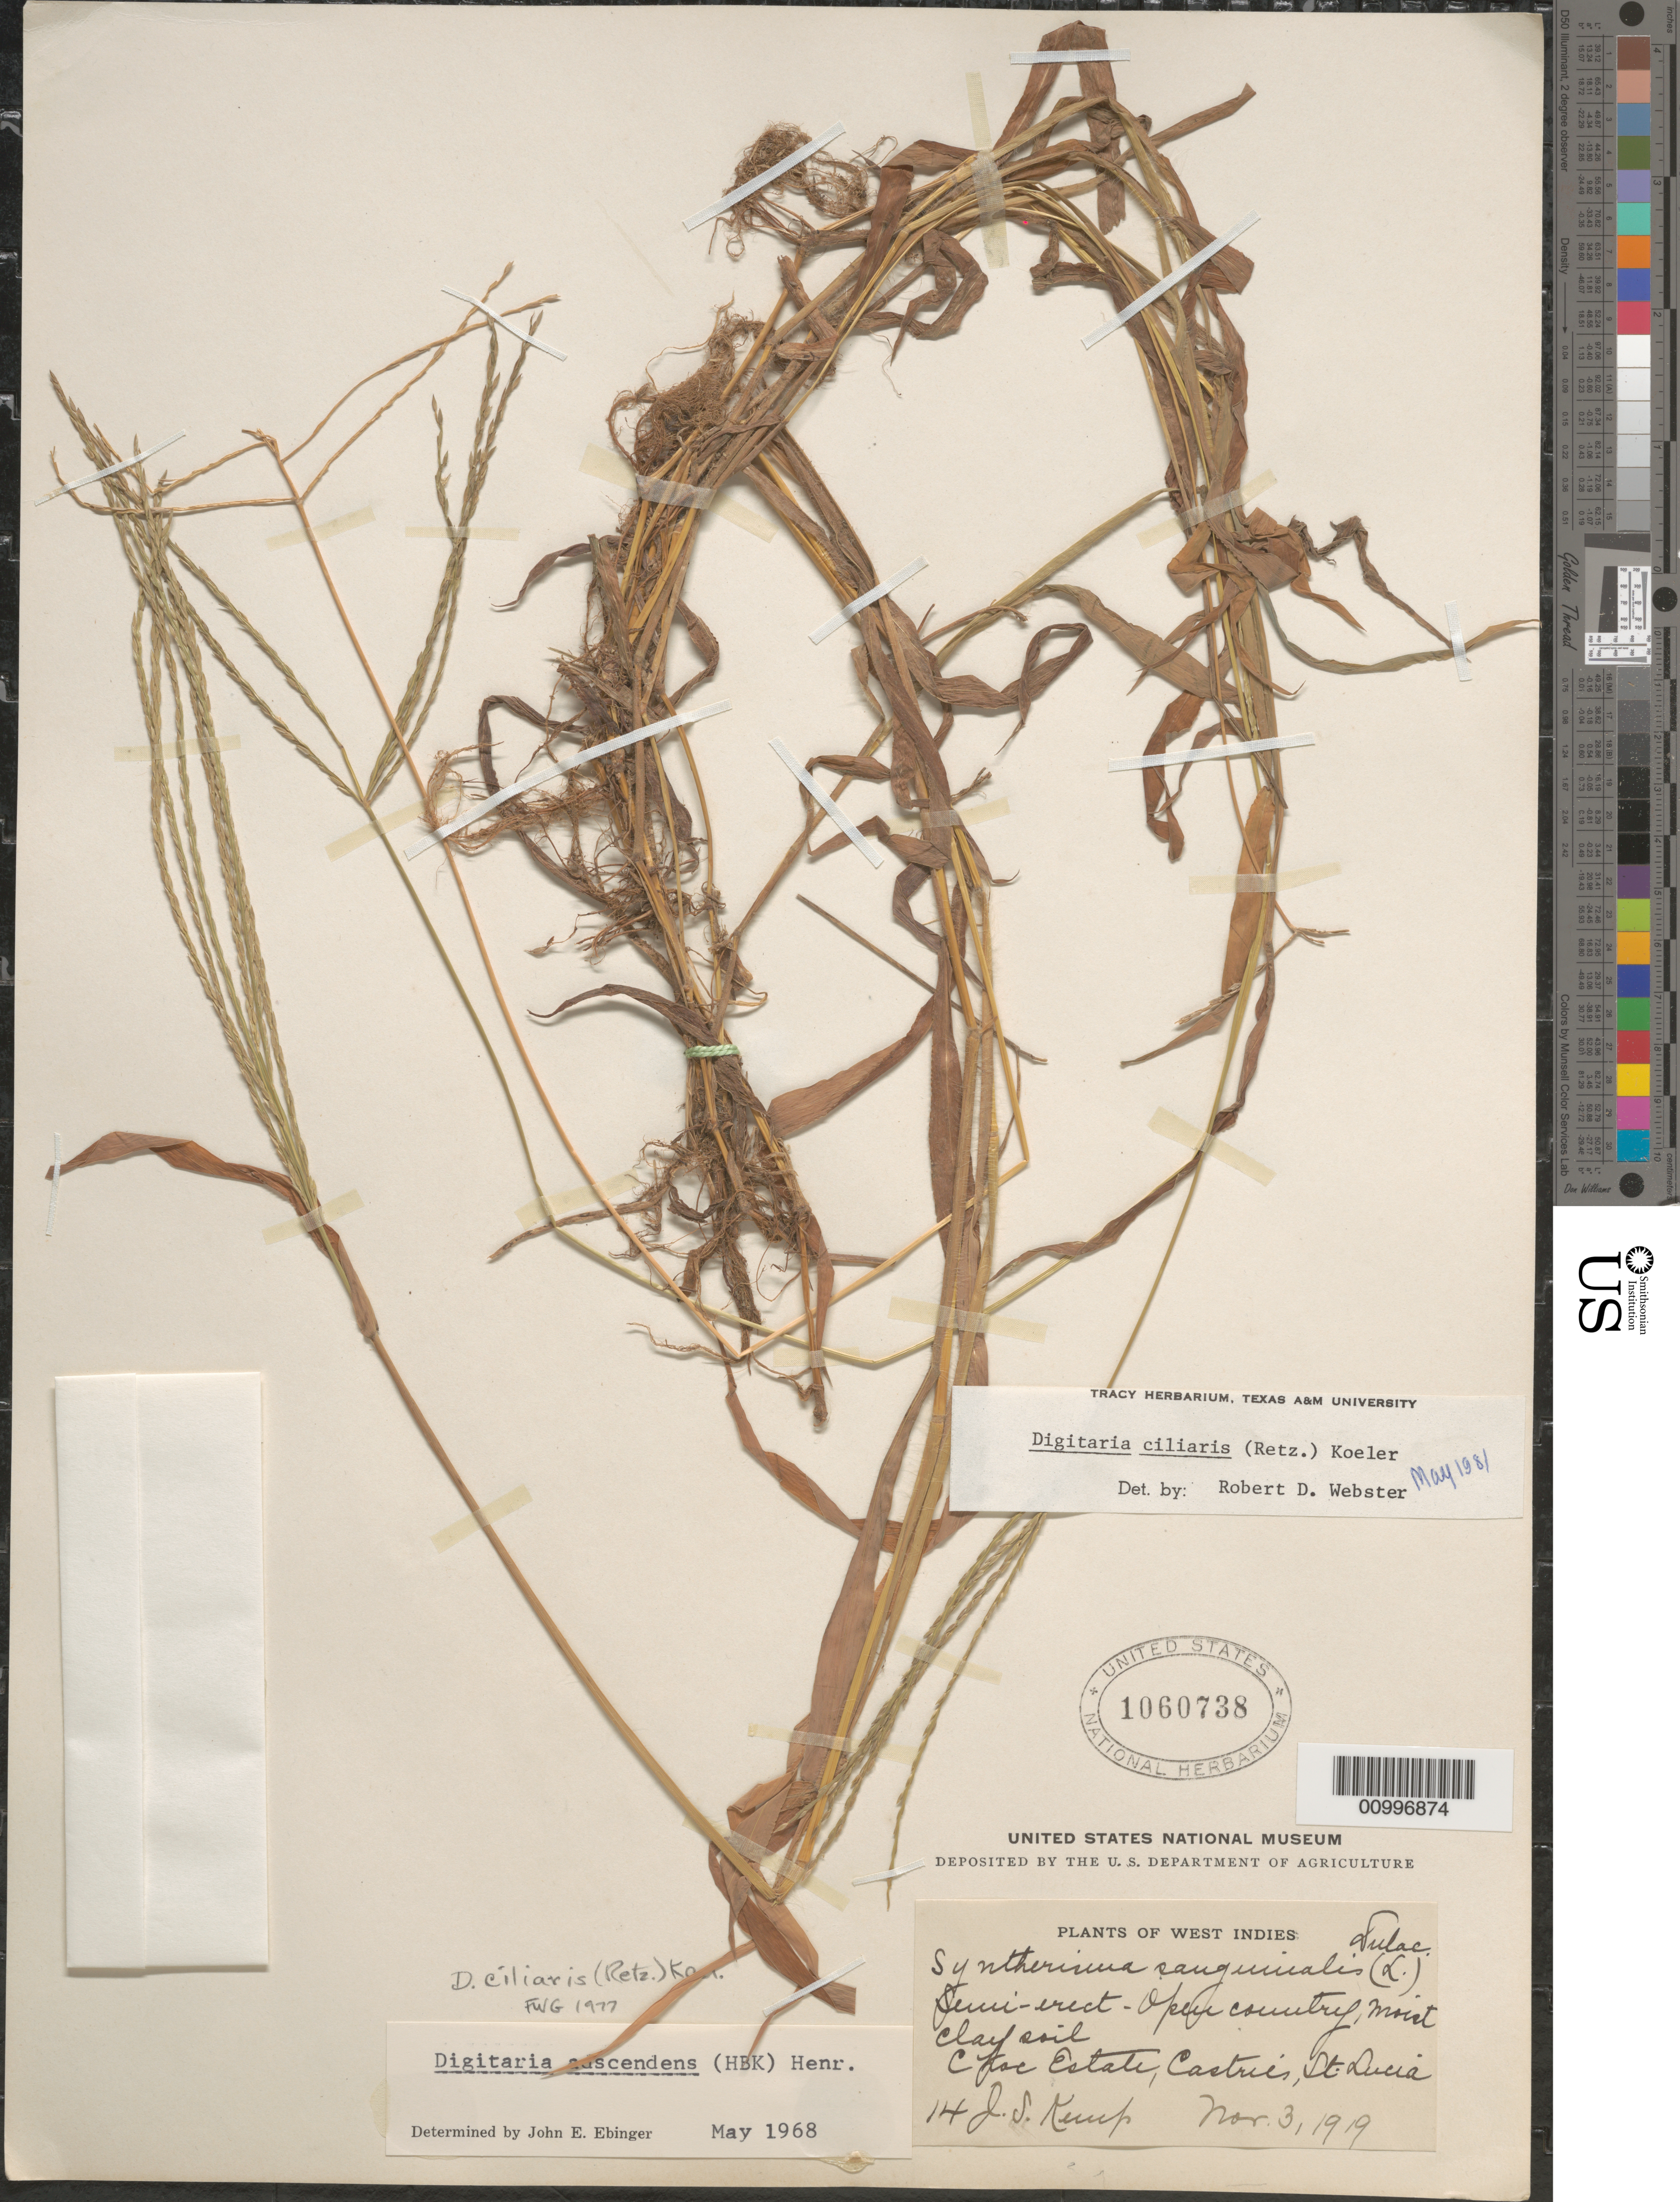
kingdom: Plantae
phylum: Tracheophyta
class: Liliopsida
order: Poales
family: Poaceae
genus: Digitaria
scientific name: Digitaria ciliaris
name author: (Retz.) Koeler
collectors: J. Kemp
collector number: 14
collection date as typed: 03 Nov 1919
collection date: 1919-11-03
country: St. Lucia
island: St. Lucia I.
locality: Castries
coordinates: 0 N, 0 E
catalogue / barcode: US 1060738